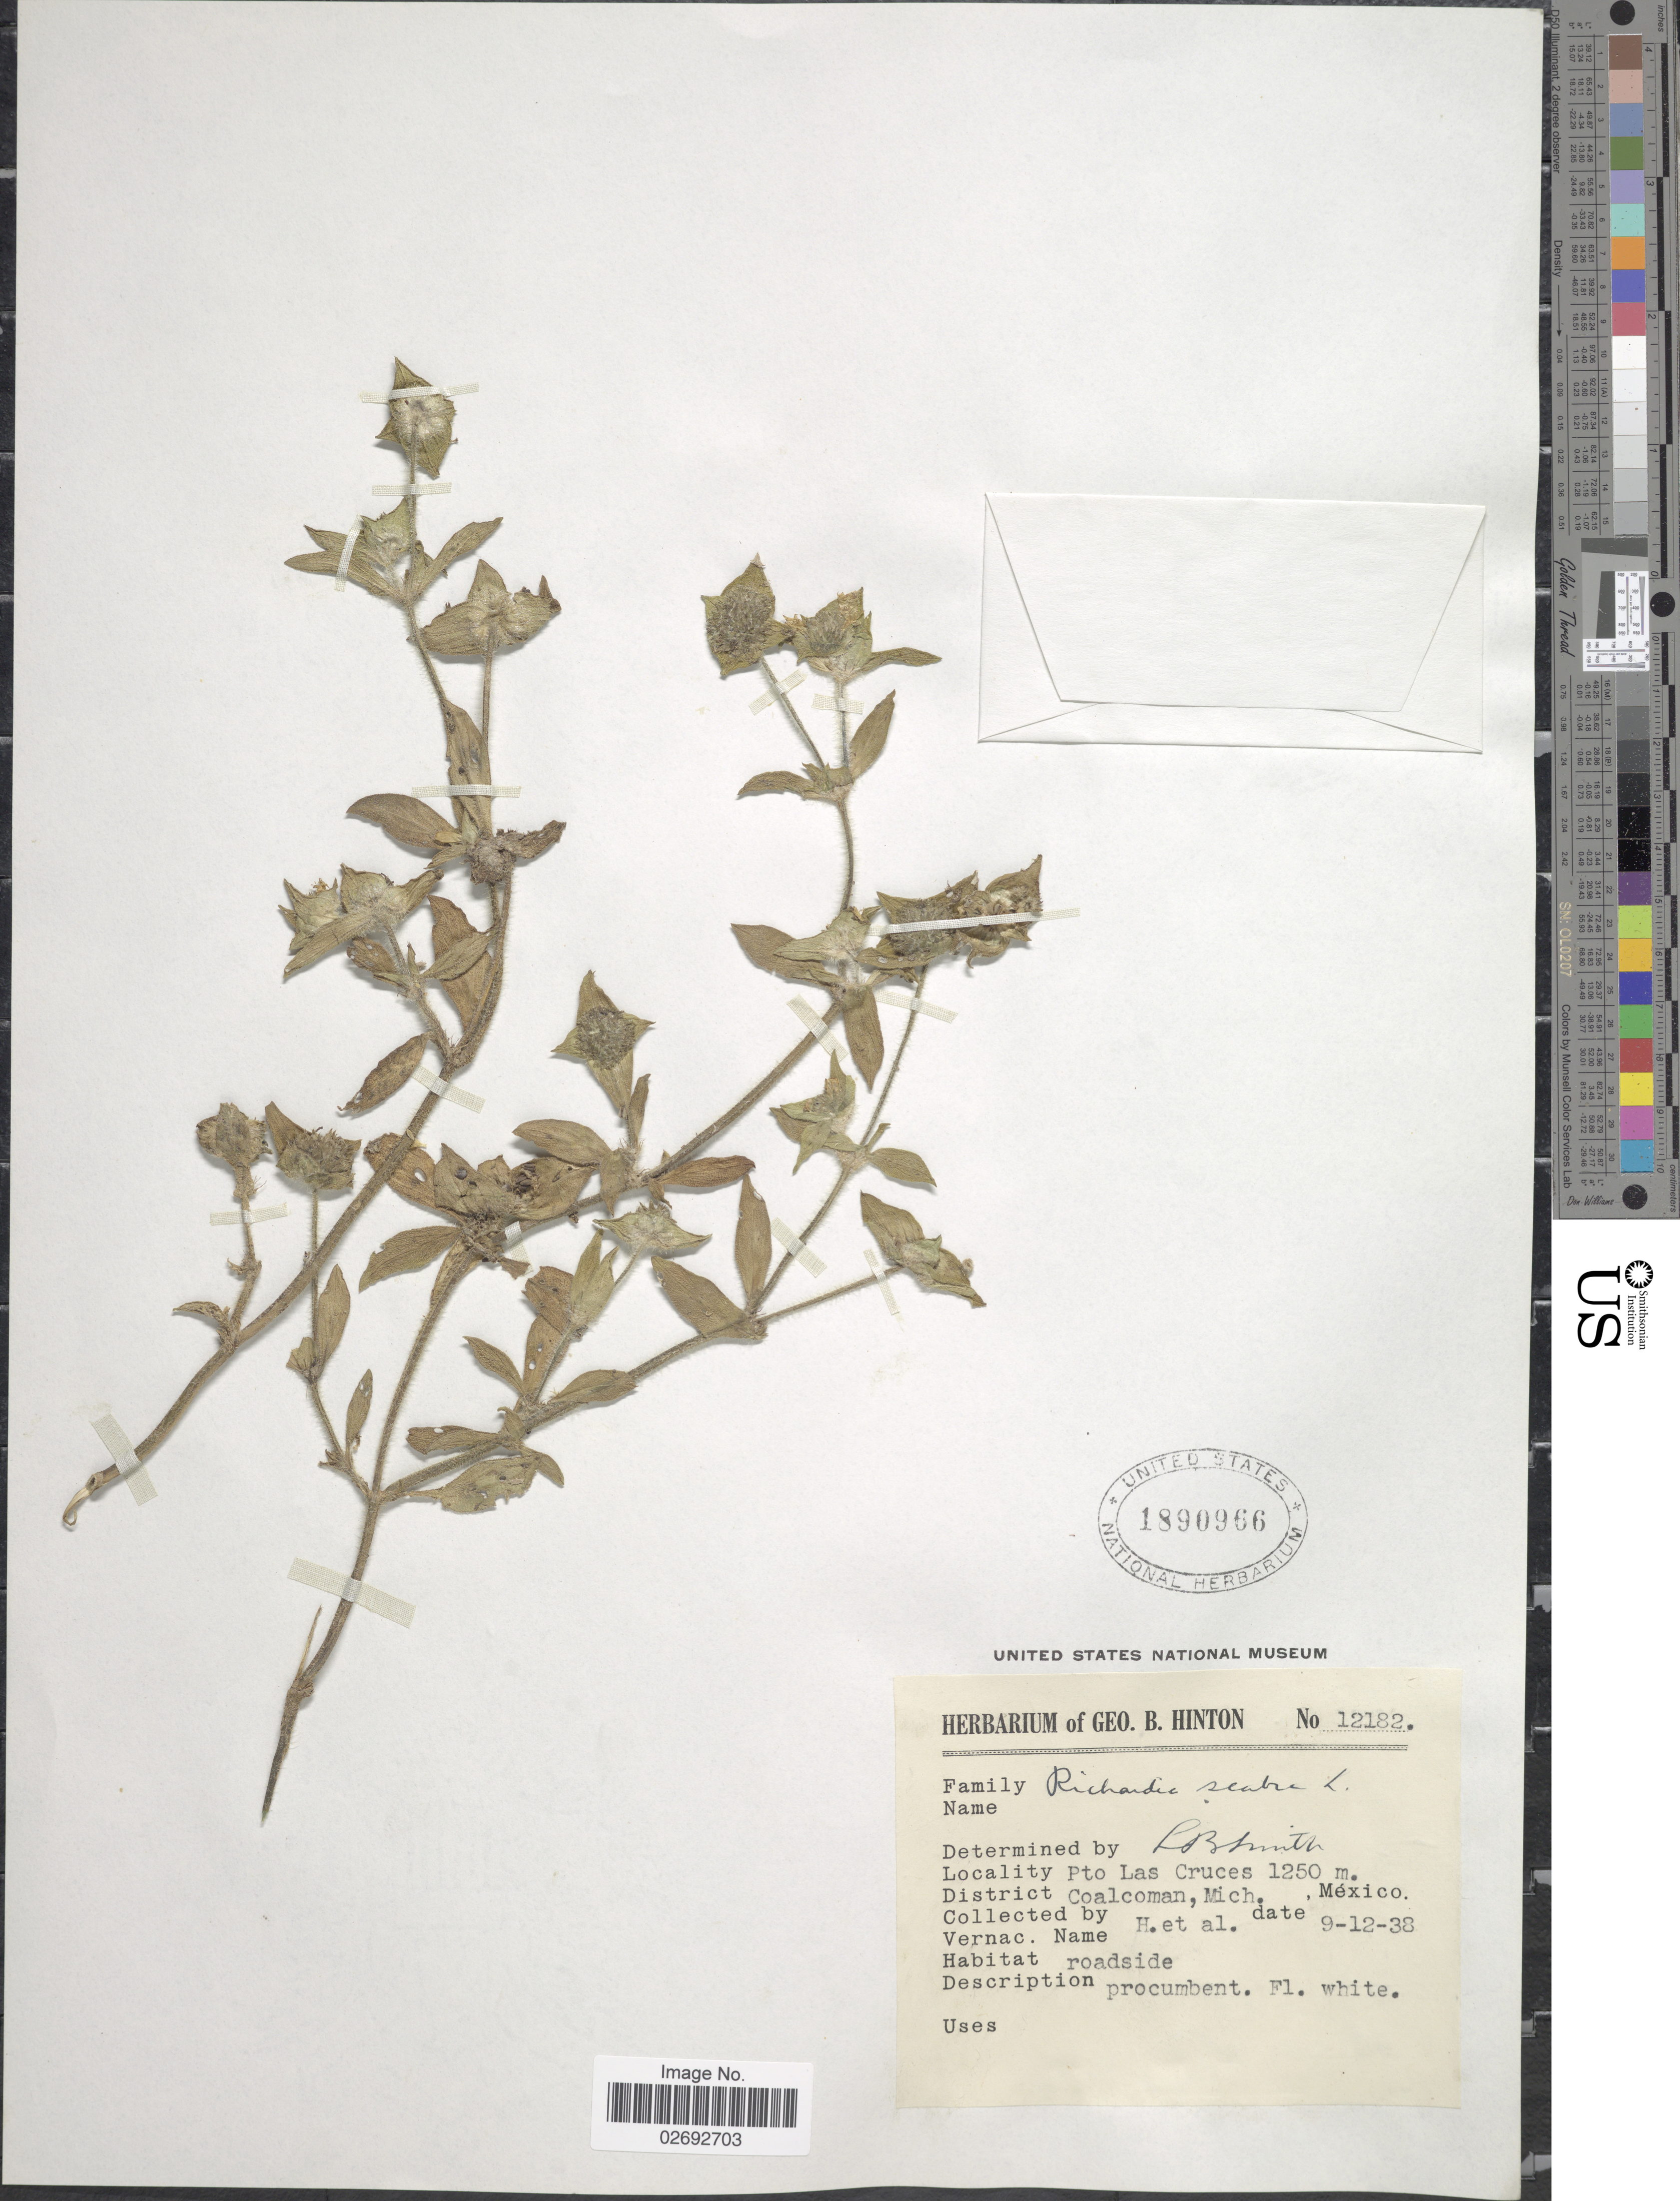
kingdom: Plantae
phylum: Tracheophyta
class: Magnoliopsida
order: Gentianales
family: Rubiaceae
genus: Richardia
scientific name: Richardia scabra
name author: L.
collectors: G. B. Hinton & et al.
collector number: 12182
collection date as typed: Transcribed d/m/y: 12/9/38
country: Mexico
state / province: Michoacán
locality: Pto Las Cruces, District Coalcoman, Mich.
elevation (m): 1250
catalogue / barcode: US 1890966